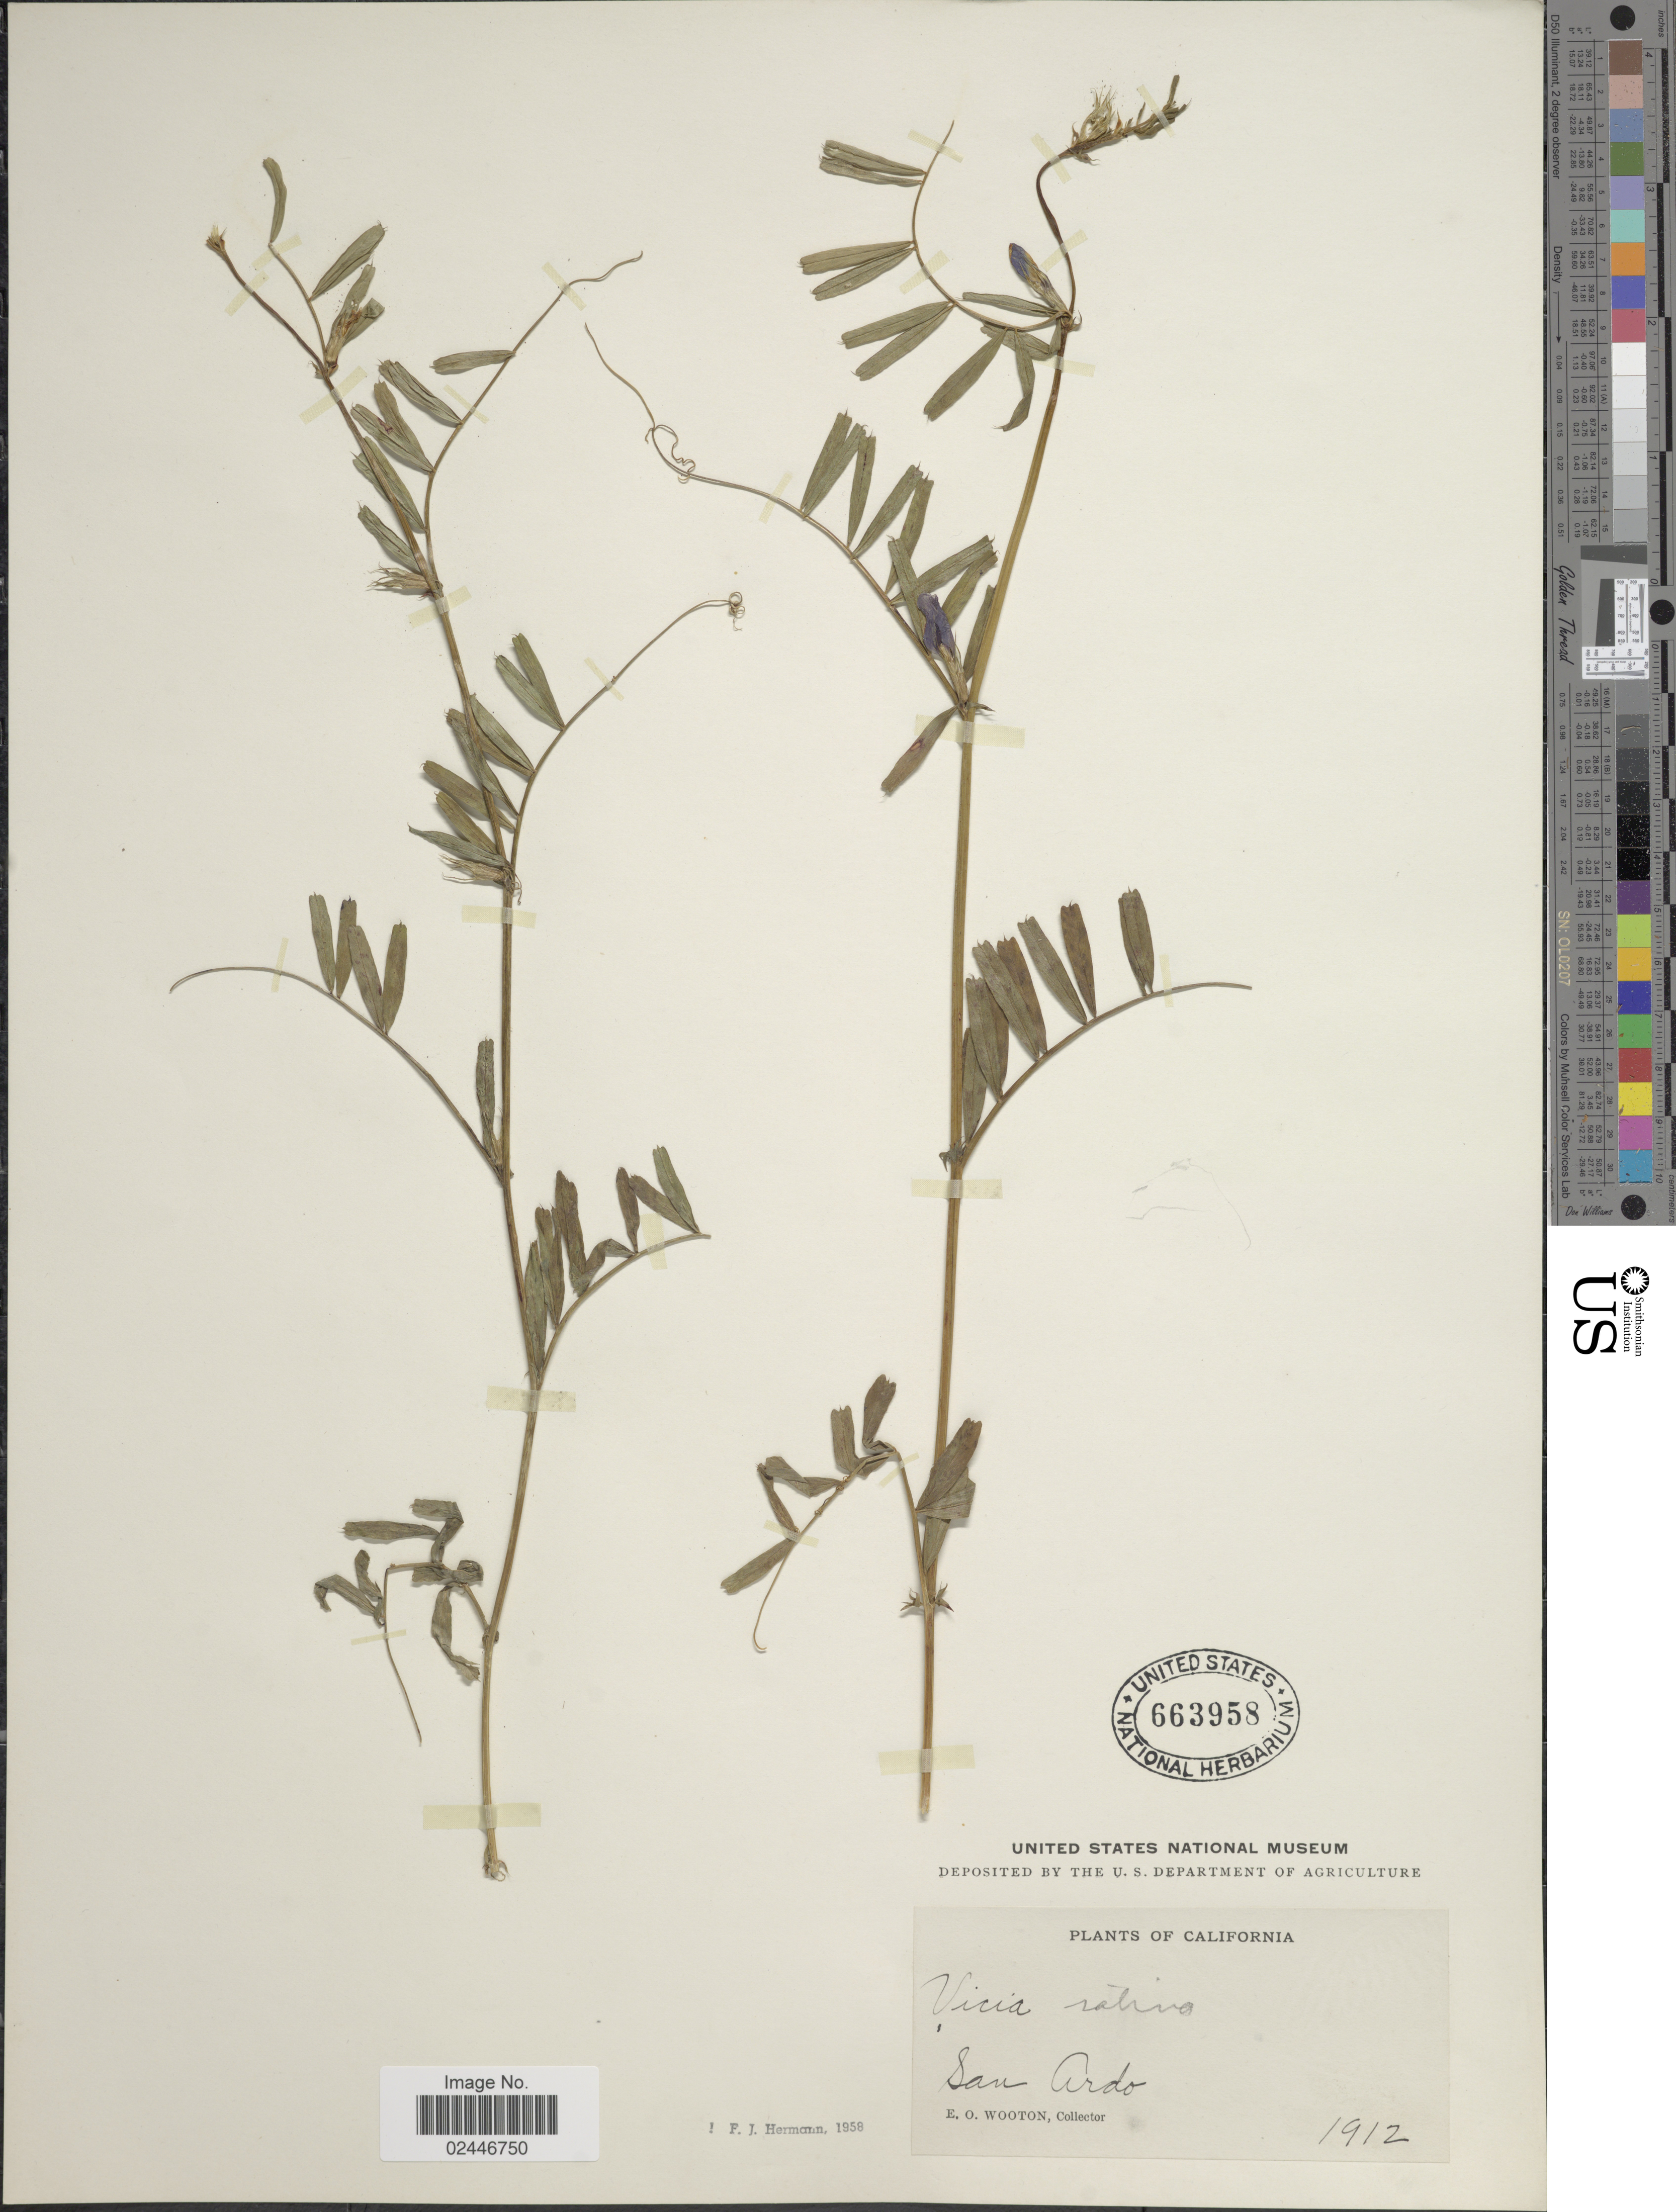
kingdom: Plantae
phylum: Tracheophyta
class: Magnoliopsida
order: Fabales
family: Fabaceae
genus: Vicia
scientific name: Vicia sativa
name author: L.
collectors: E. O. Wooton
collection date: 1912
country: United States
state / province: California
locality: San Ardo.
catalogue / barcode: US 663958